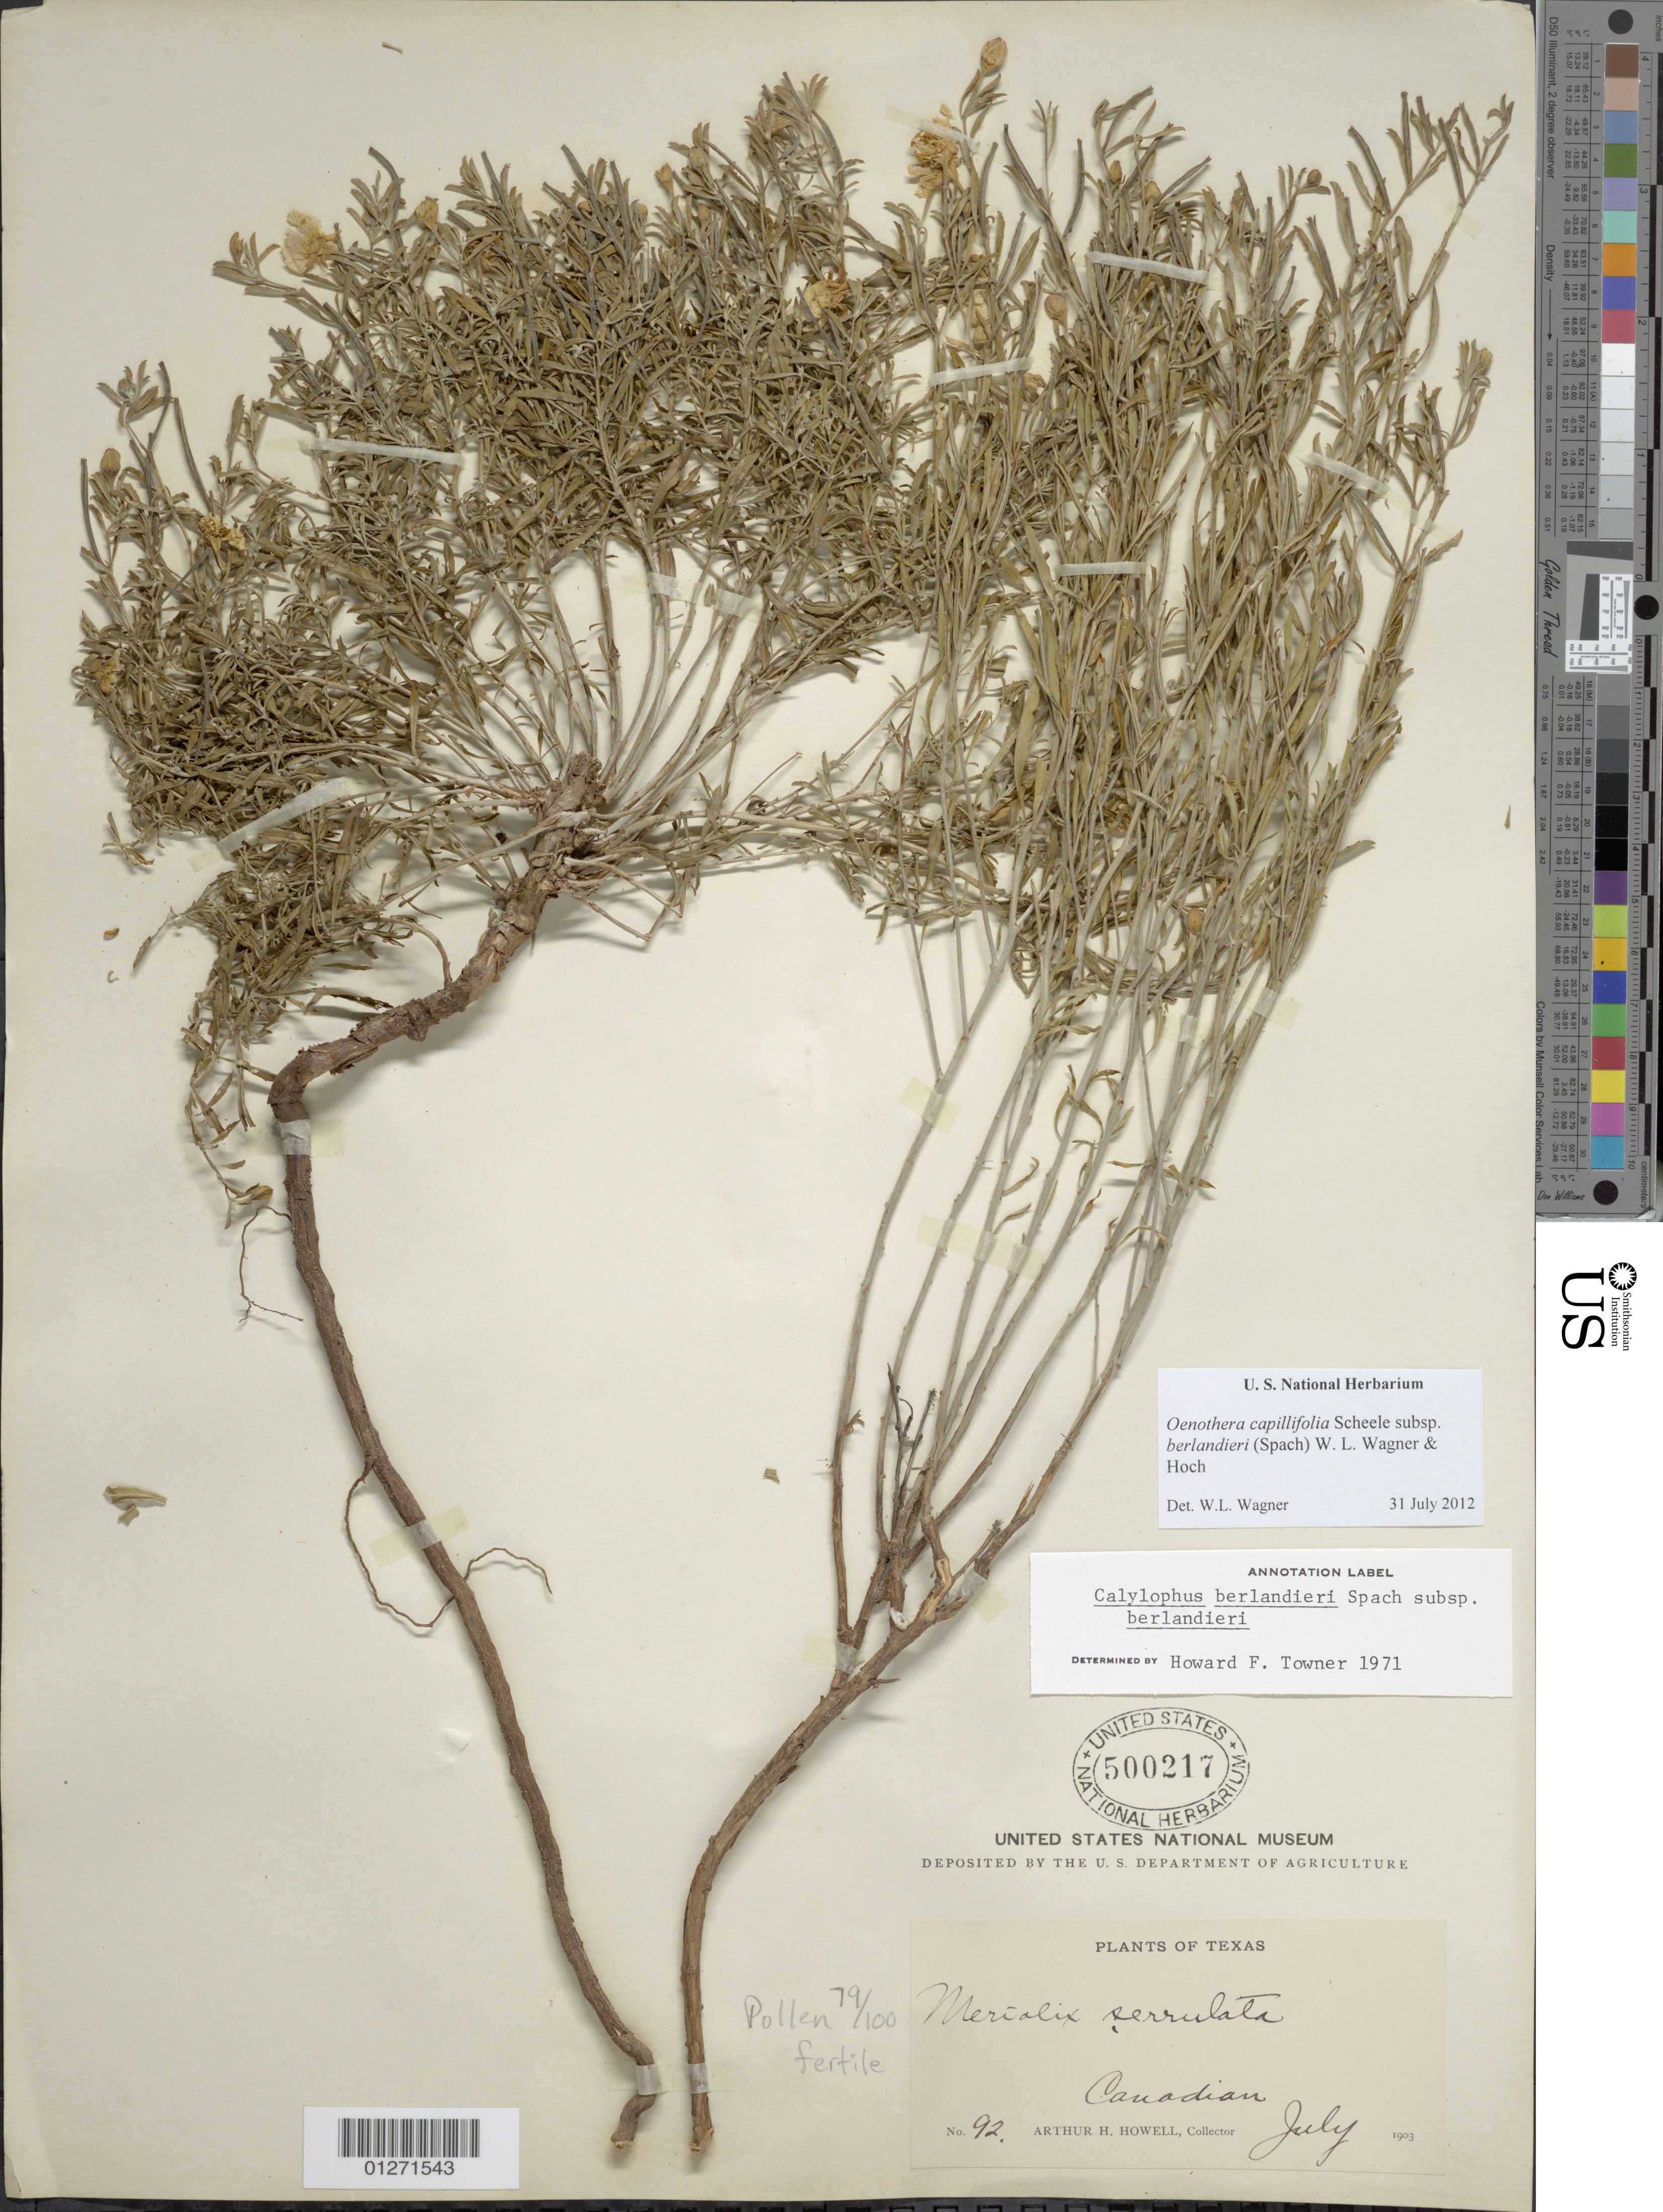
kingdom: Plantae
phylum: Tracheophyta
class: Magnoliopsida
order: Myrtales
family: Onagraceae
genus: Oenothera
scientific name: Oenothera capillifolia subsp. berlandieri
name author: (Spach) W.L. Wagner & Hoch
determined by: Wagner, W. L., (BOT), Smithsonian Institution - National Museum of Natural History (UNITED STATES)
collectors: A. H. Howell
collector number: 92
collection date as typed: Jul 1903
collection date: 1903-07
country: United States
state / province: Texas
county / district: Hemphill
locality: Canadian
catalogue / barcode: US 500217